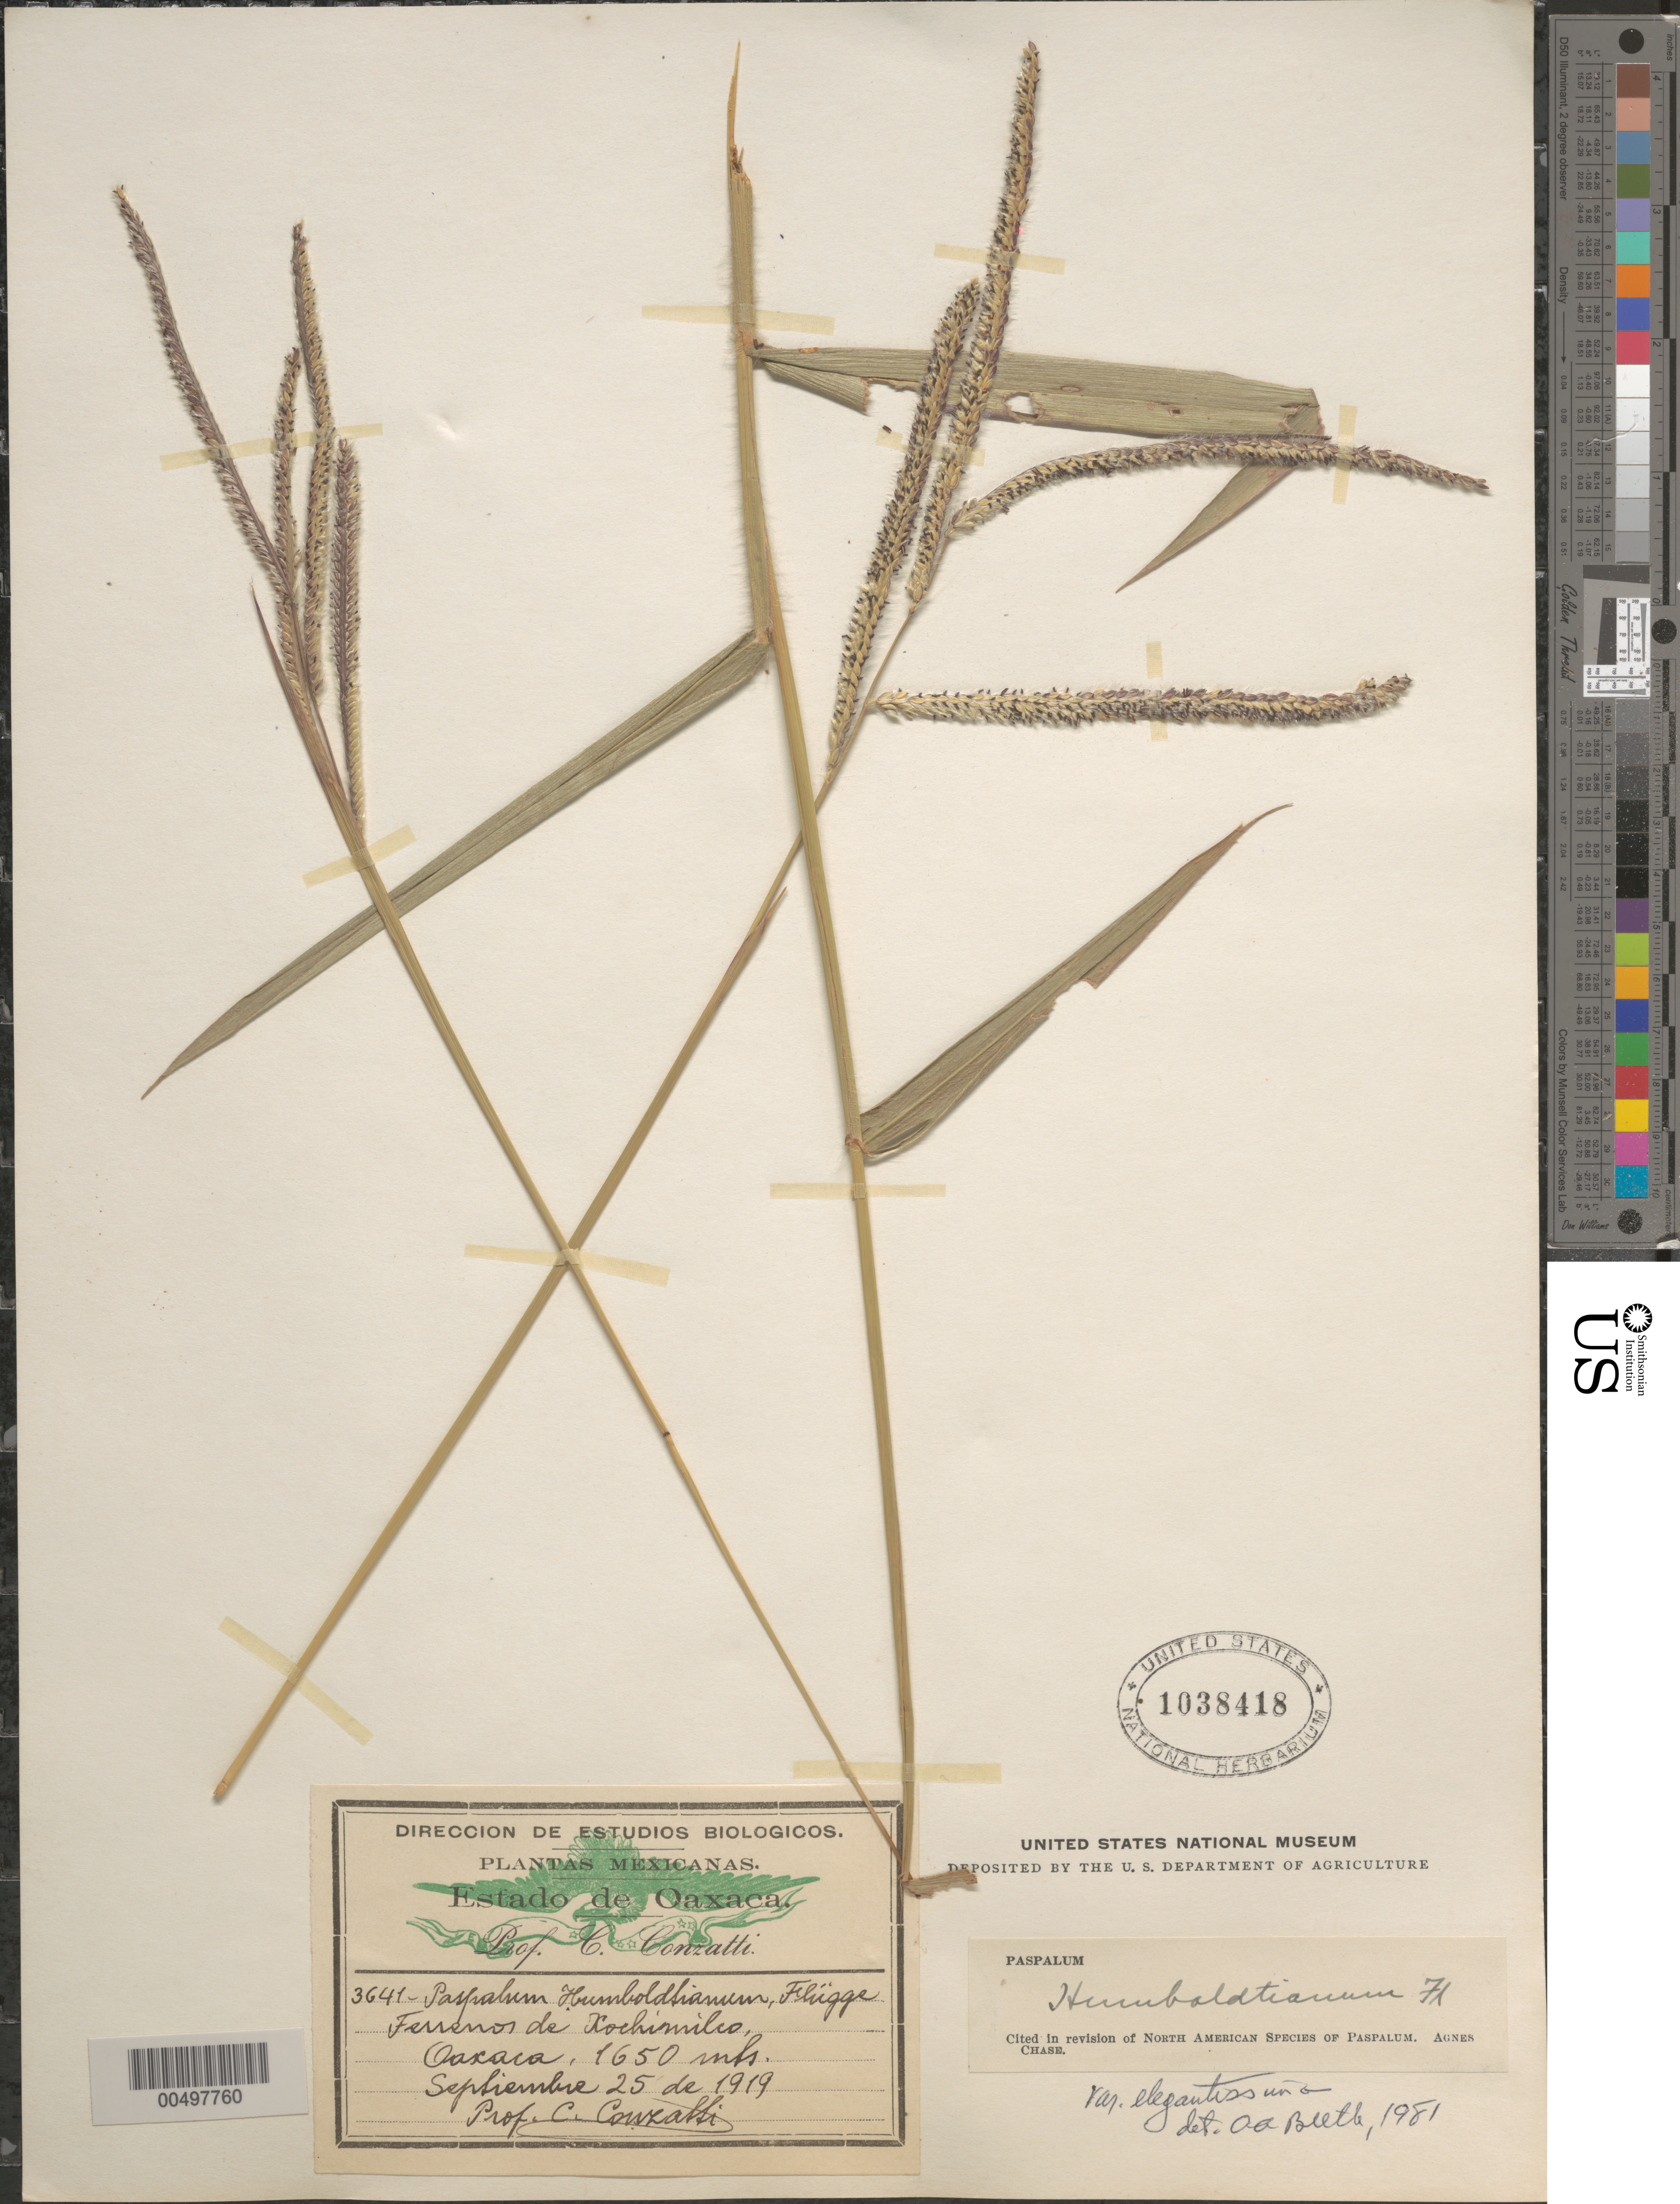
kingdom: Plantae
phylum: Tracheophyta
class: Liliopsida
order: Poales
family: Poaceae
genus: Paspalum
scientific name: Paspalum humboldtianum var. elegantissima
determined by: Beetle, Alan A.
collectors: C. Conzatti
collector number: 3641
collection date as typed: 25 Sep 1919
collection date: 1919-09-25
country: Mexico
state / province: Oaxaca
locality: Terrenos de Xochimilco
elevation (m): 1650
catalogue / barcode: US 1038418